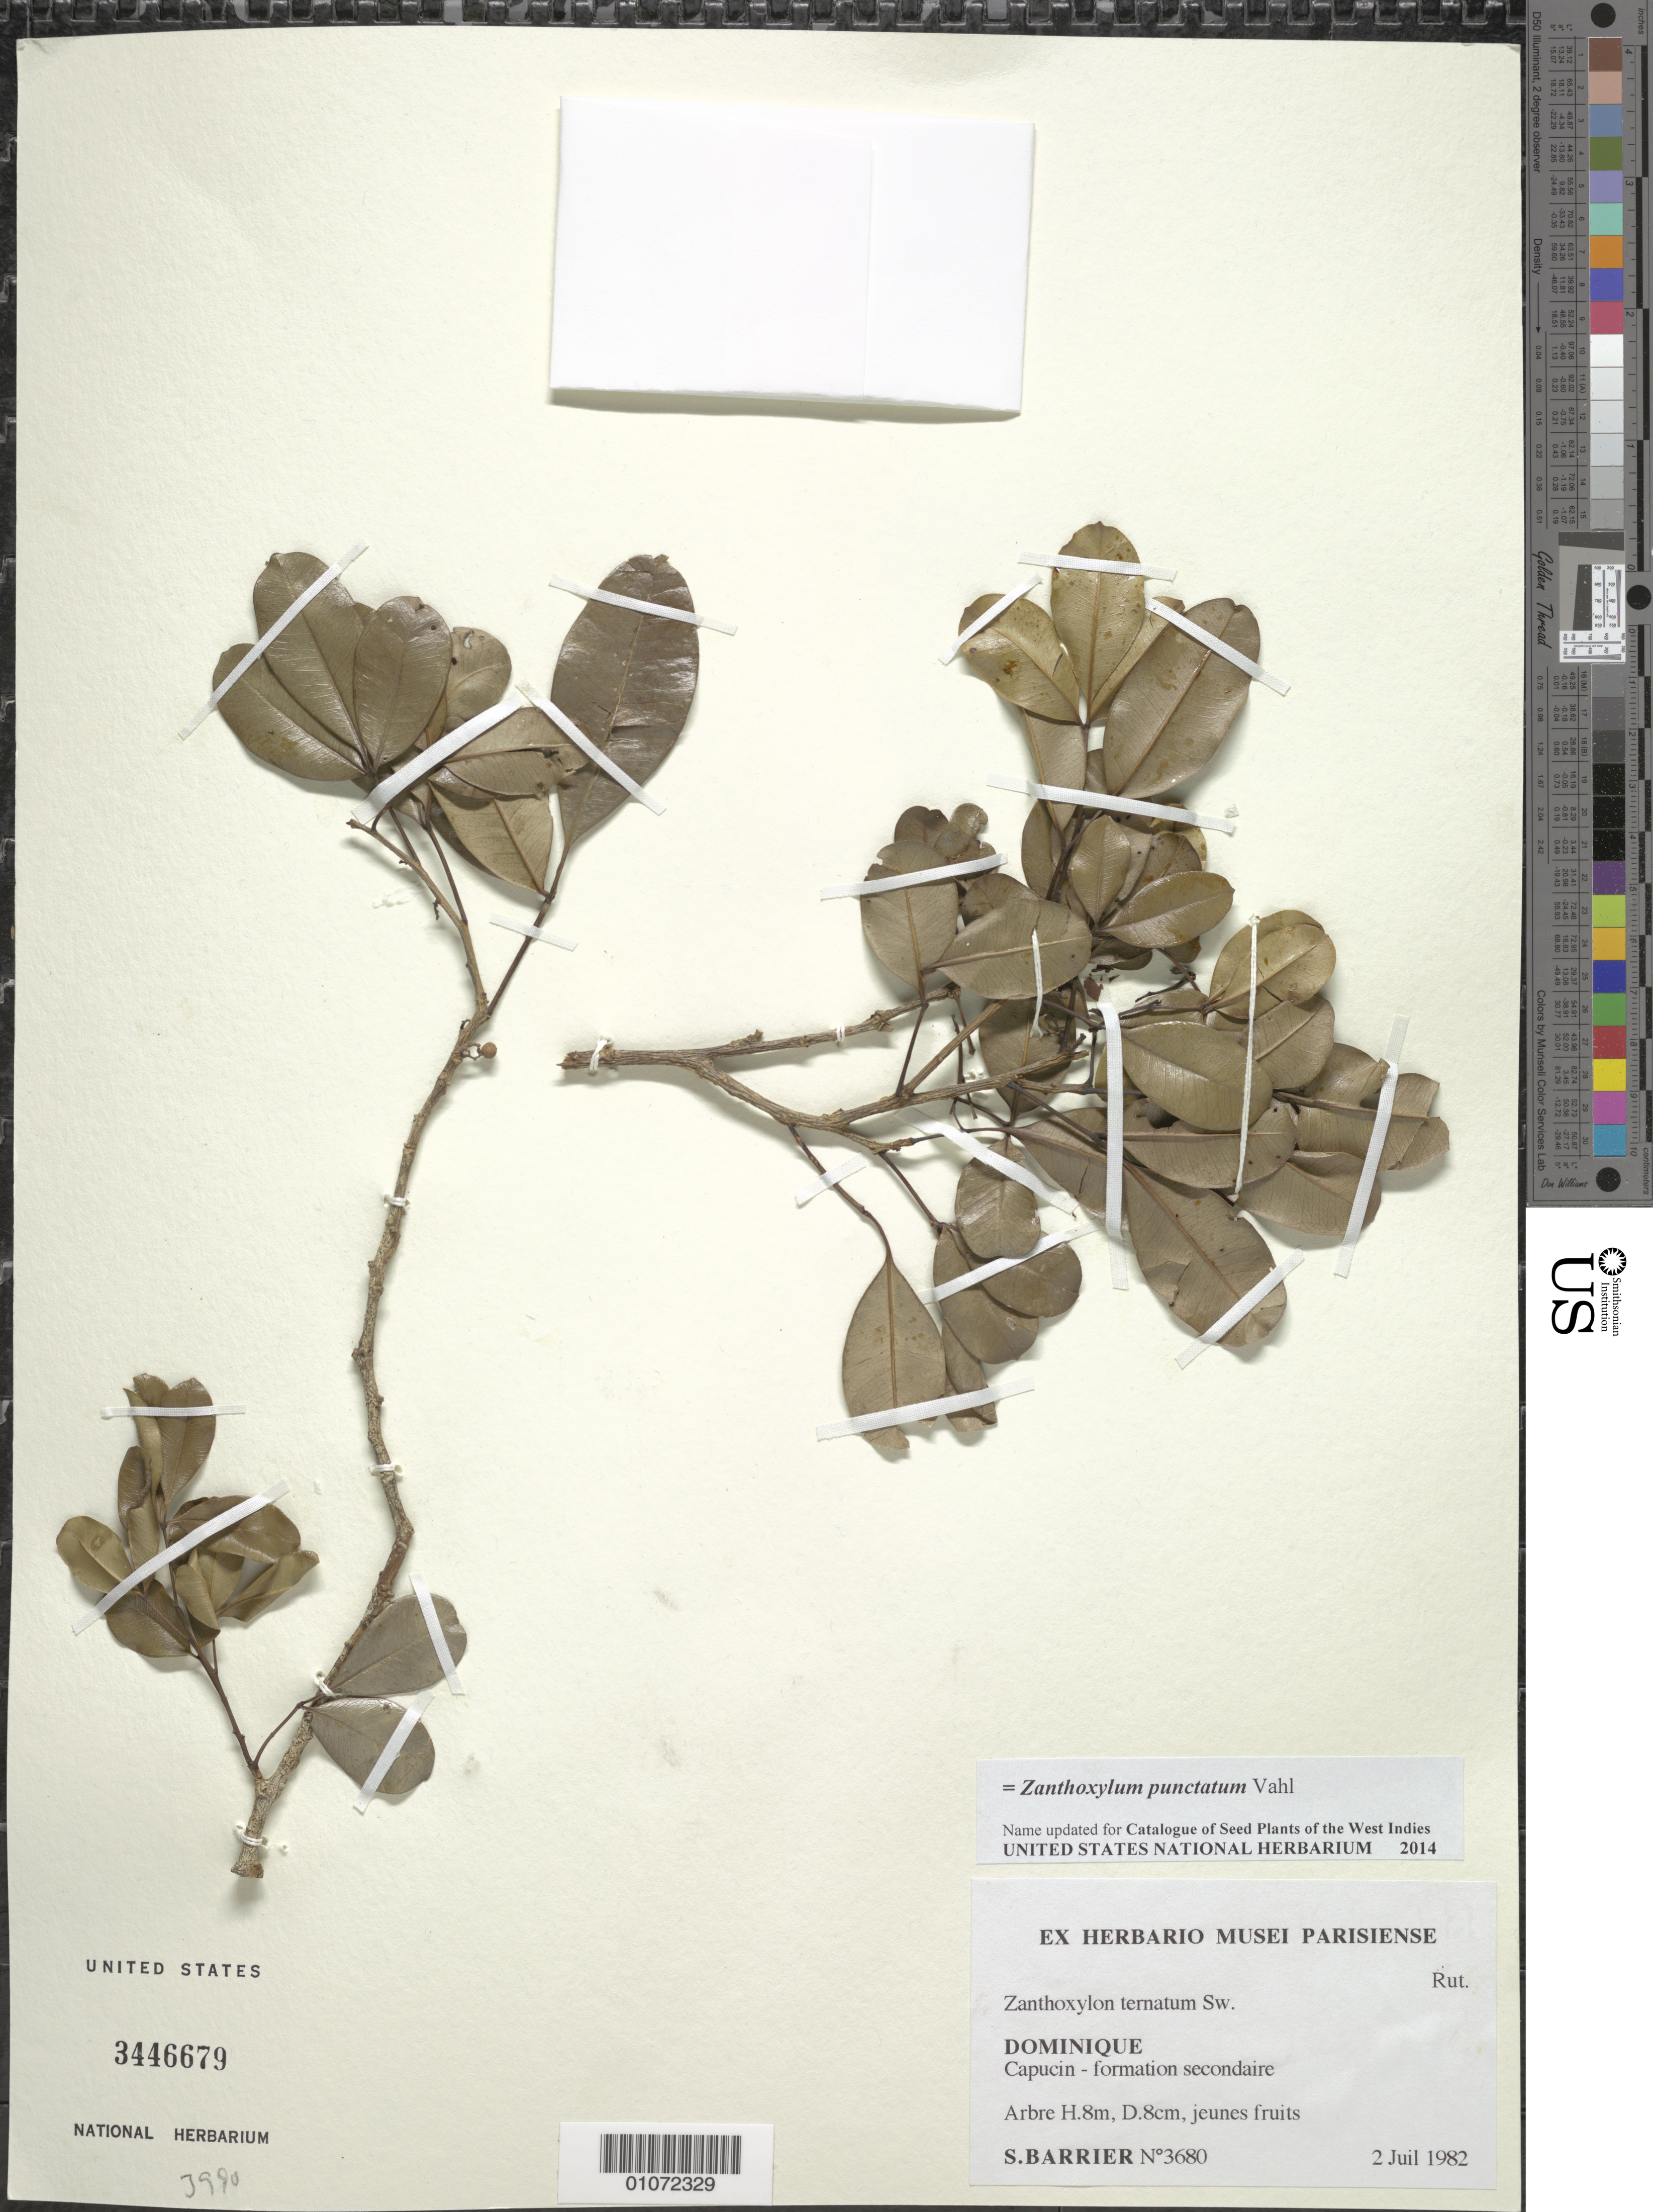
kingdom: Plantae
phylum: Tracheophyta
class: Magnoliopsida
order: Sapindales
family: Rutaceae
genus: Zanthoxylum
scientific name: Zanthoxylum punctatum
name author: Vahl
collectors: S. Barrier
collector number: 3680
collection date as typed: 02 Jul 1982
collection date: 1982-07-02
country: Dominica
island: Dominica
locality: Capucin-formation secondaire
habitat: Formatioin secondaire.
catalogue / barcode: US 3446679